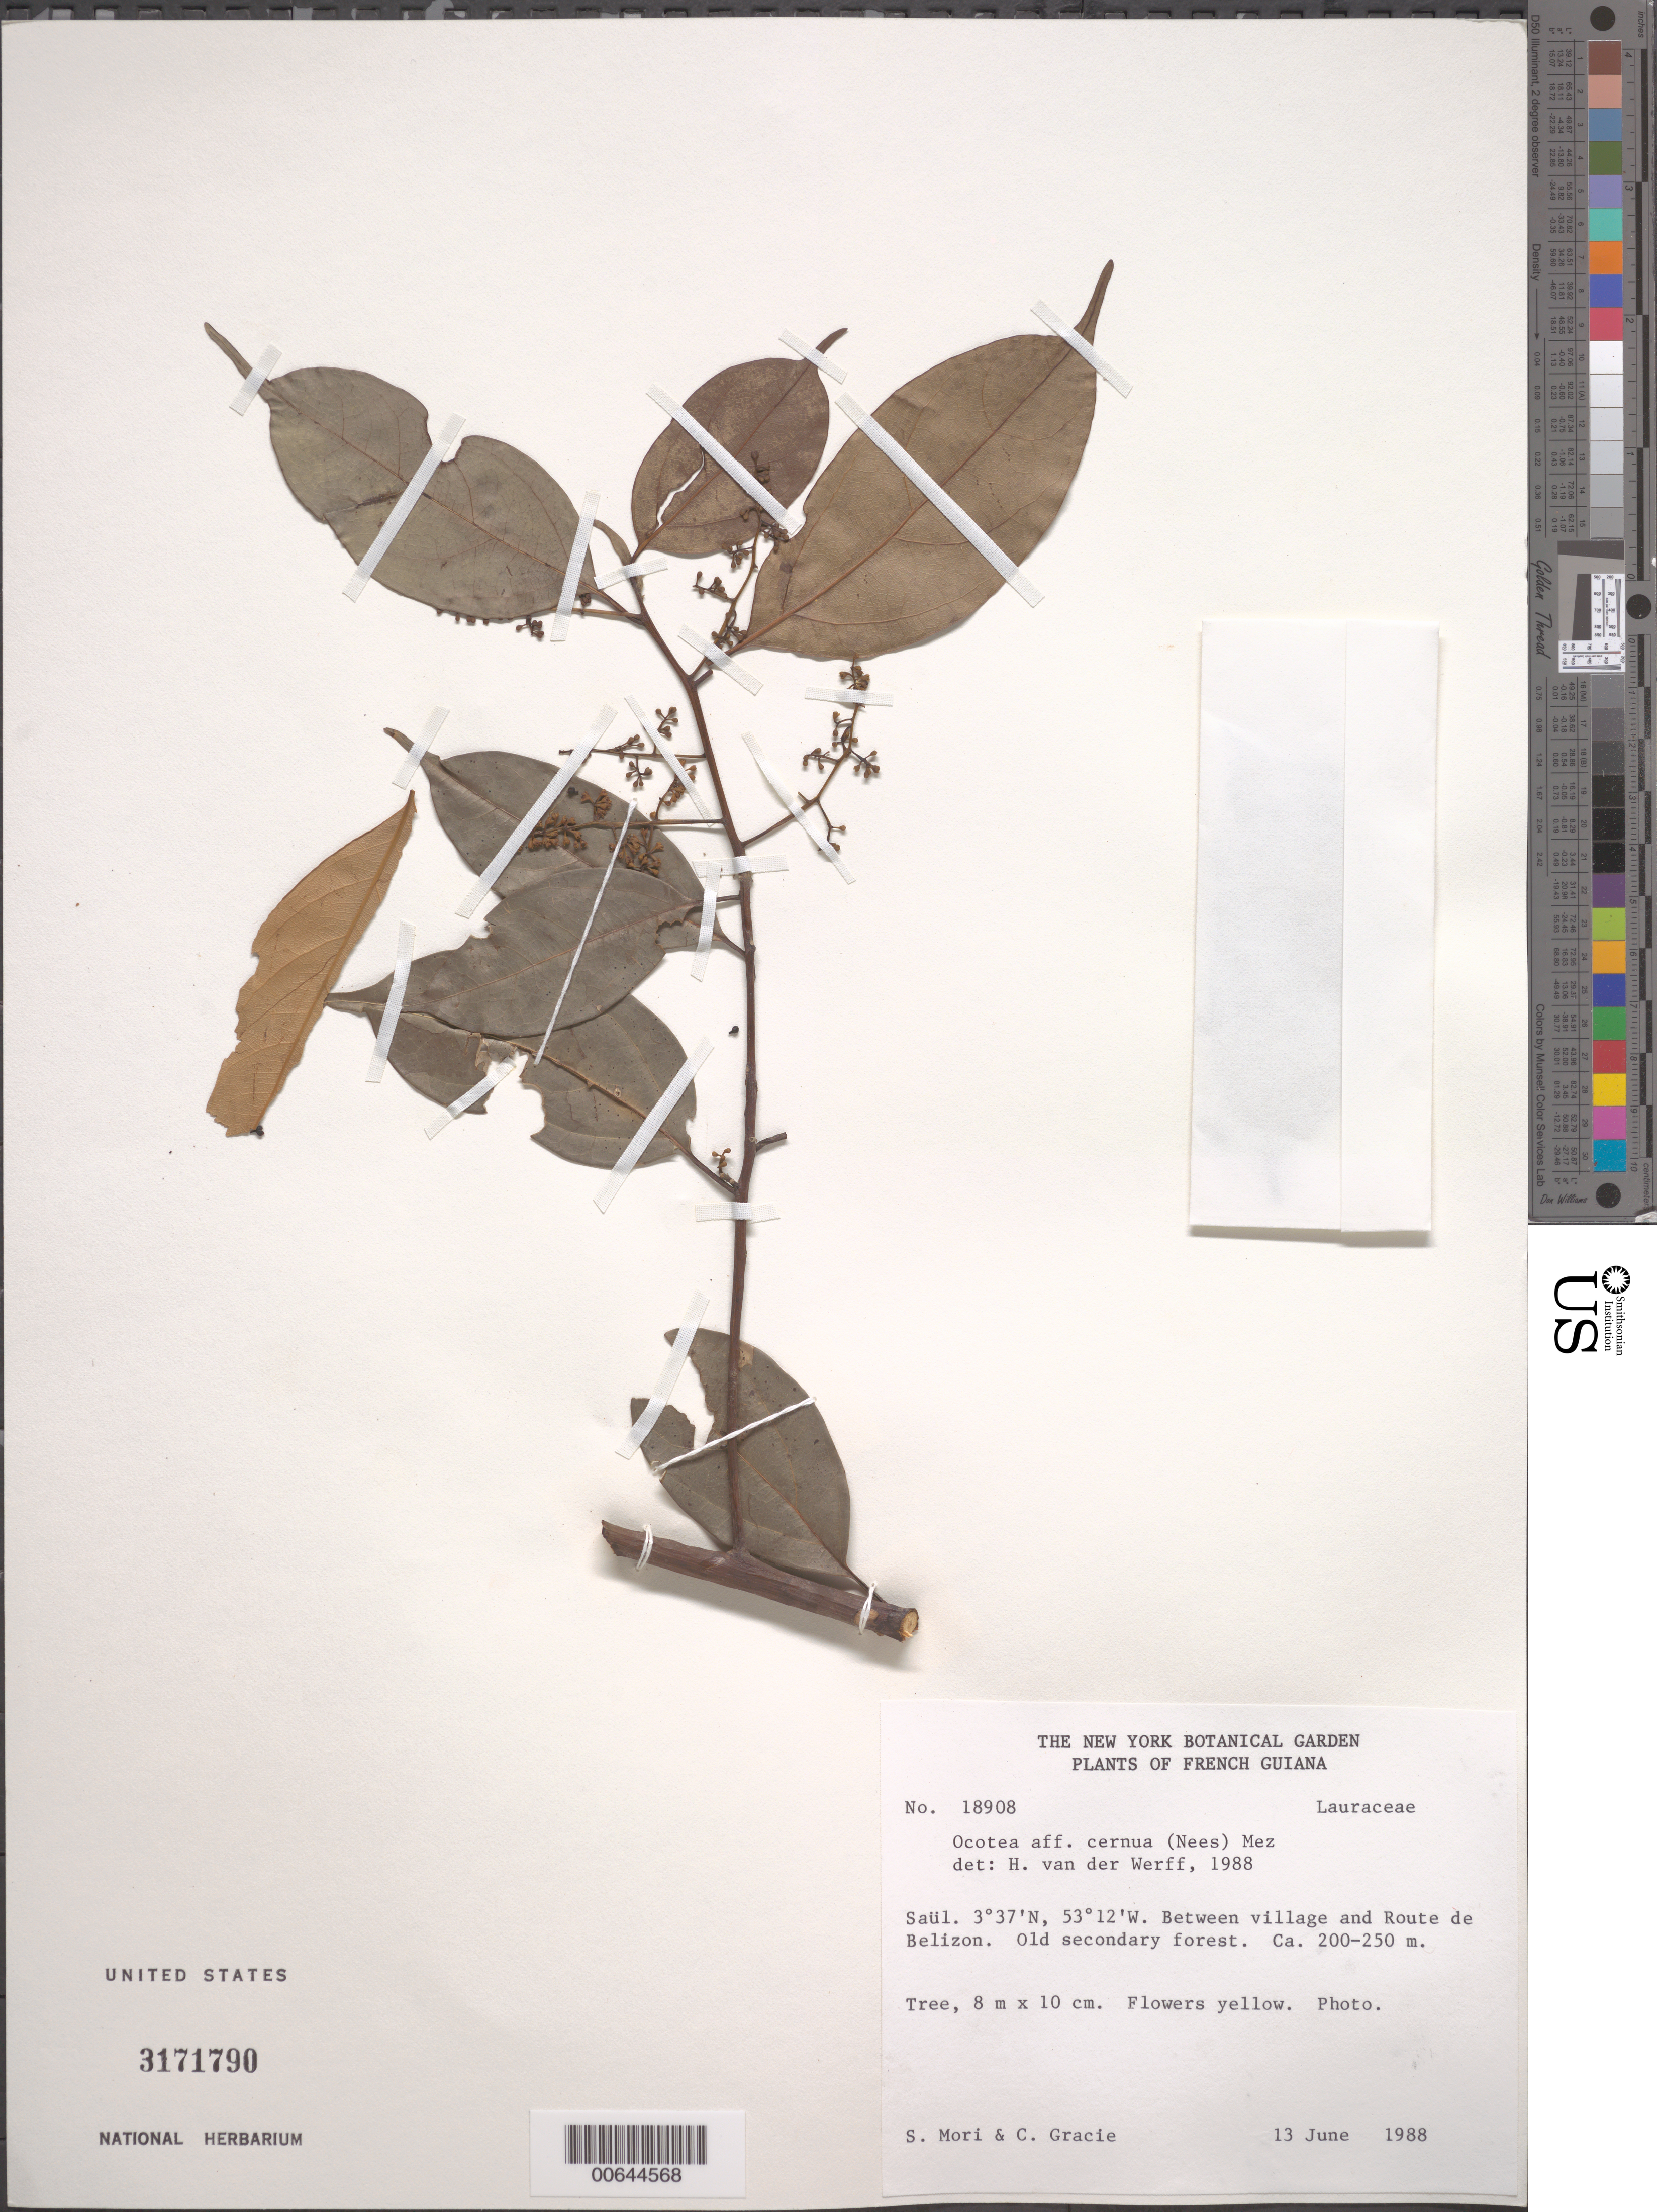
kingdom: Plantae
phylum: Tracheophyta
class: Magnoliopsida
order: Laurales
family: Lauraceae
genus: Ocotea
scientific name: Ocotea cernua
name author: (Nees) Mez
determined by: van der Werff, H., (MO), Missouri Botanical Garden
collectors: S. Mori & C. A. Gracie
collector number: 18908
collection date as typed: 13-Jun-88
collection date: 1988-06-13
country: French Guiana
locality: Saül, between village and Route de Belizon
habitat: Old secondary forest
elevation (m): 200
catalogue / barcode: US 3171790